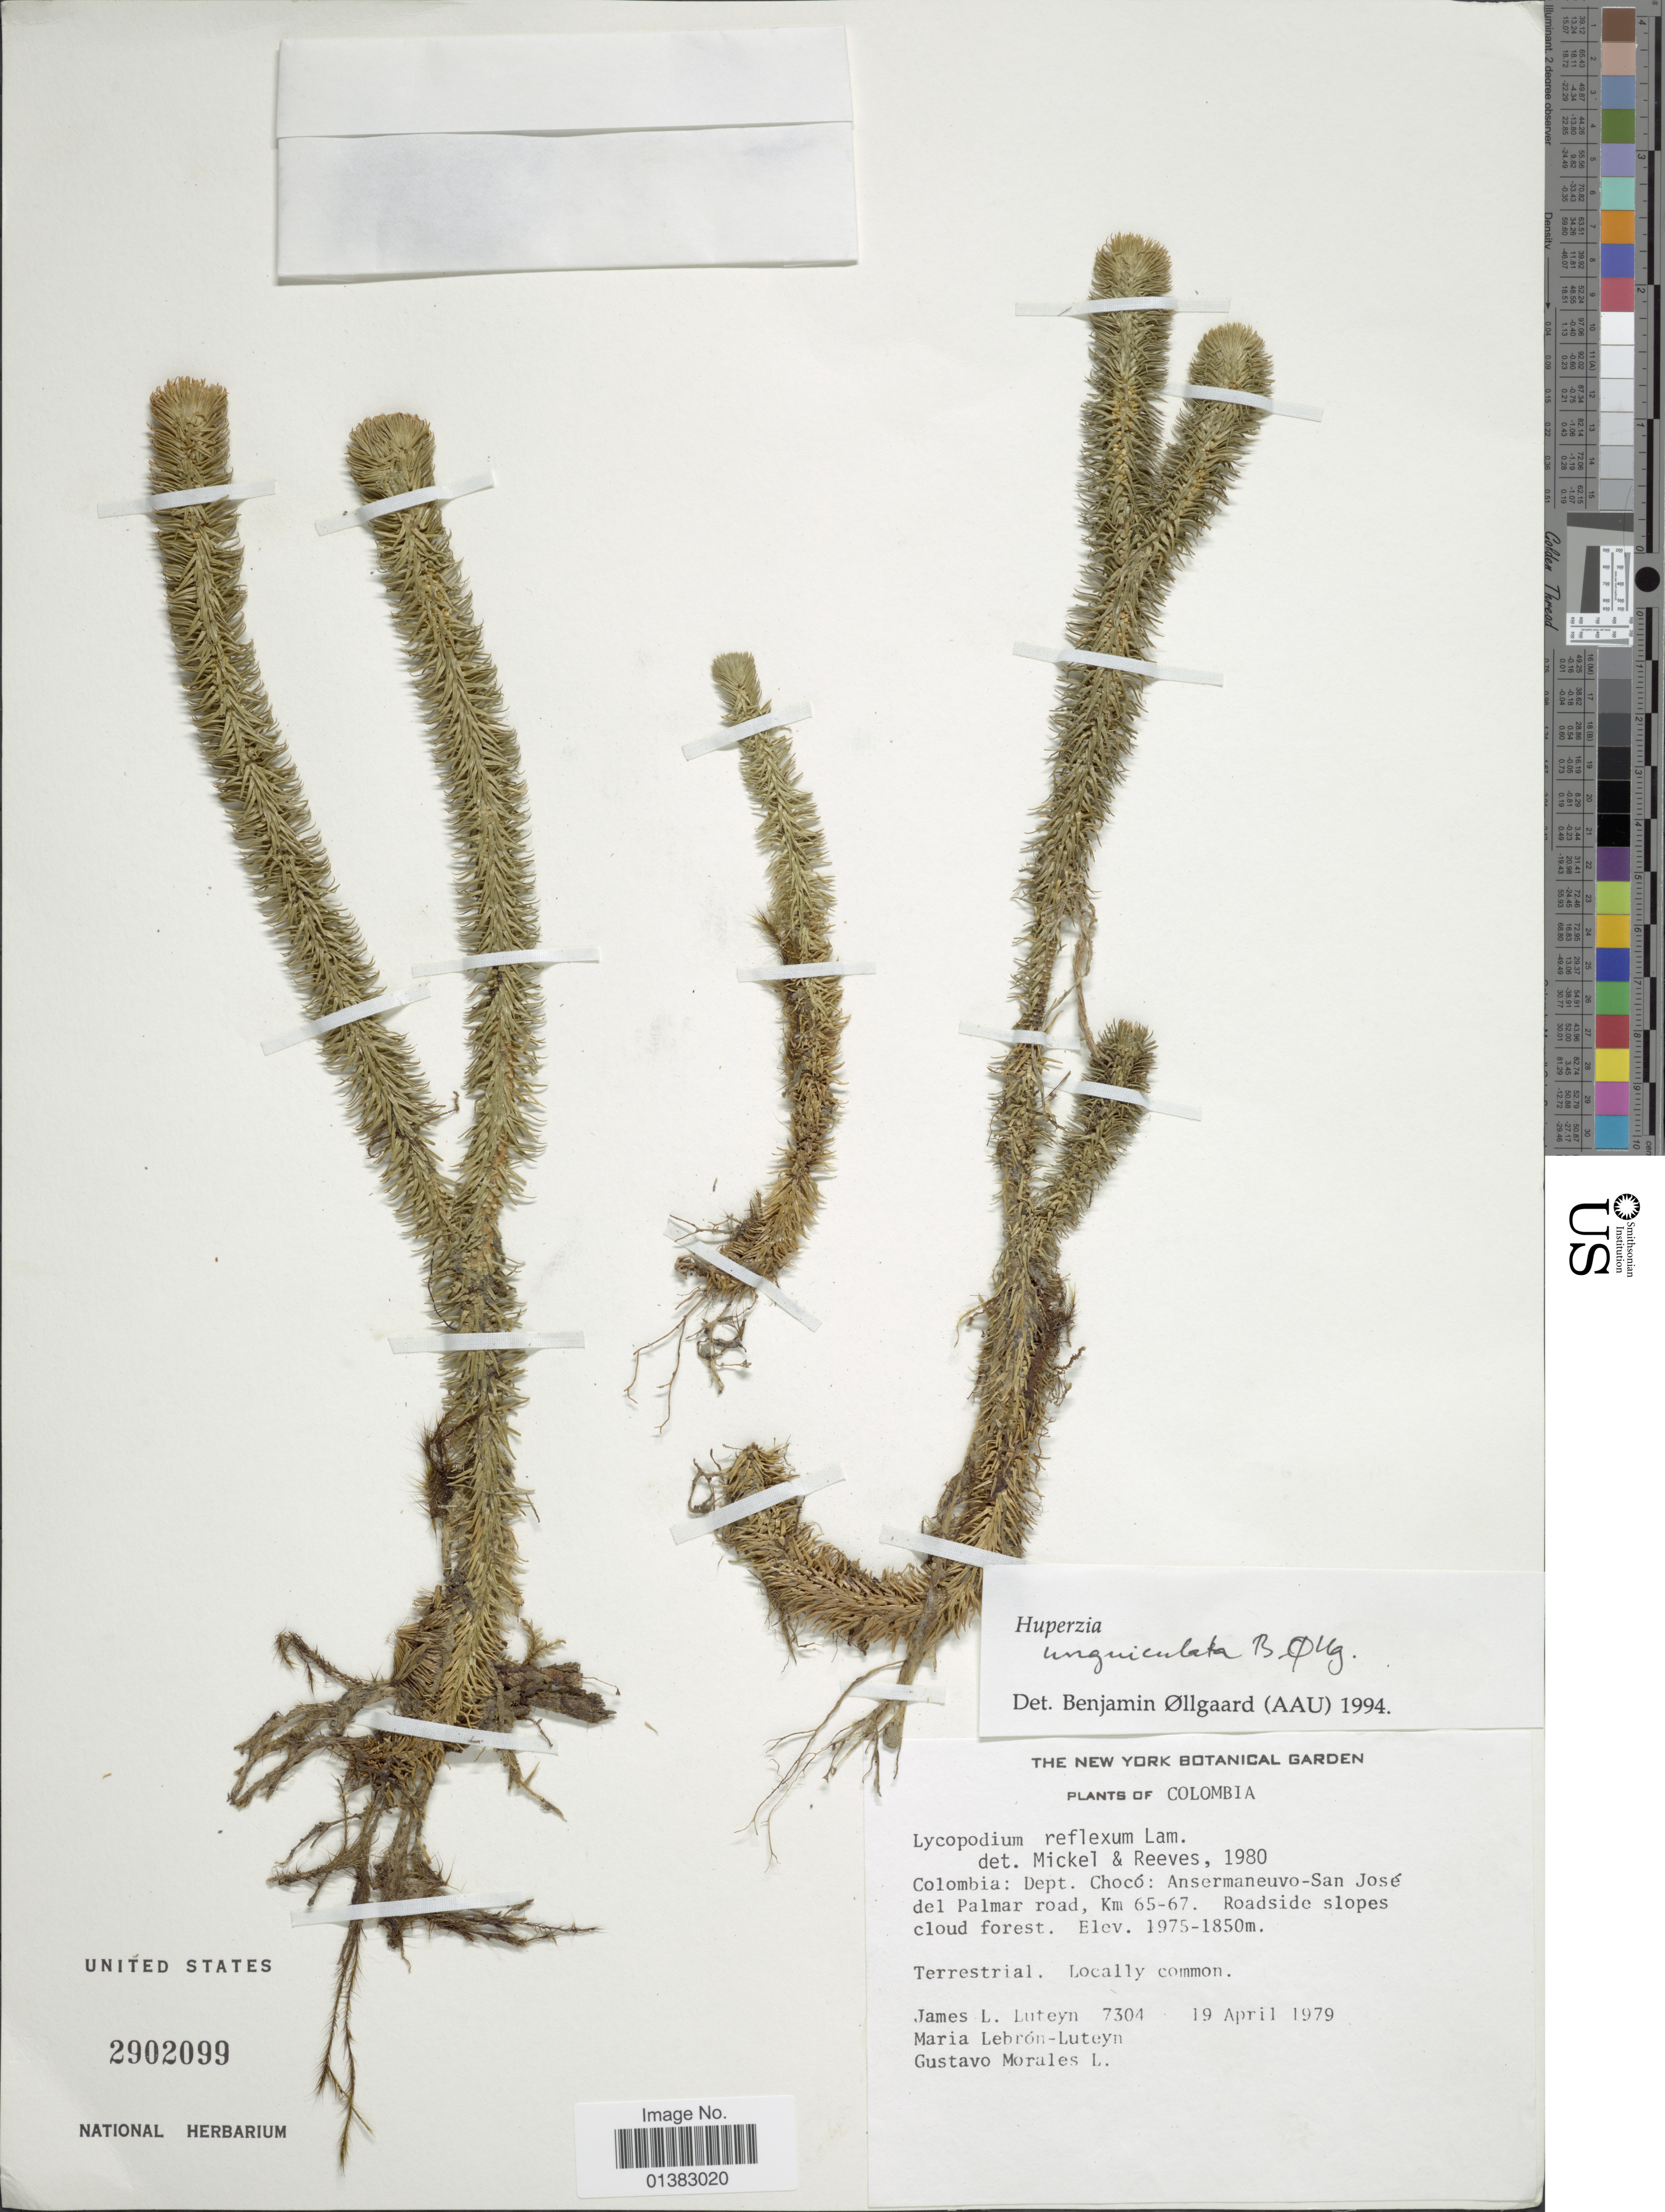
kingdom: Plantae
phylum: Tracheophyta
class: Lycopodiopsida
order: Lycopodiales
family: Lycopodiaceae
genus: Phlegmariurus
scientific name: Phlegmariurus unguiculatus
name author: (B. Øllg.) B. Øllg.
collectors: J. L. Luteyn, M. L. Lebrón-Luteyn & G. Morales L.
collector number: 7304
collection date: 1979-04-19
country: Colombia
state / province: Chocó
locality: Ansermaneuvo-San José del Palmar road, Km 65-67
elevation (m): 1850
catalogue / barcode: US 2902099